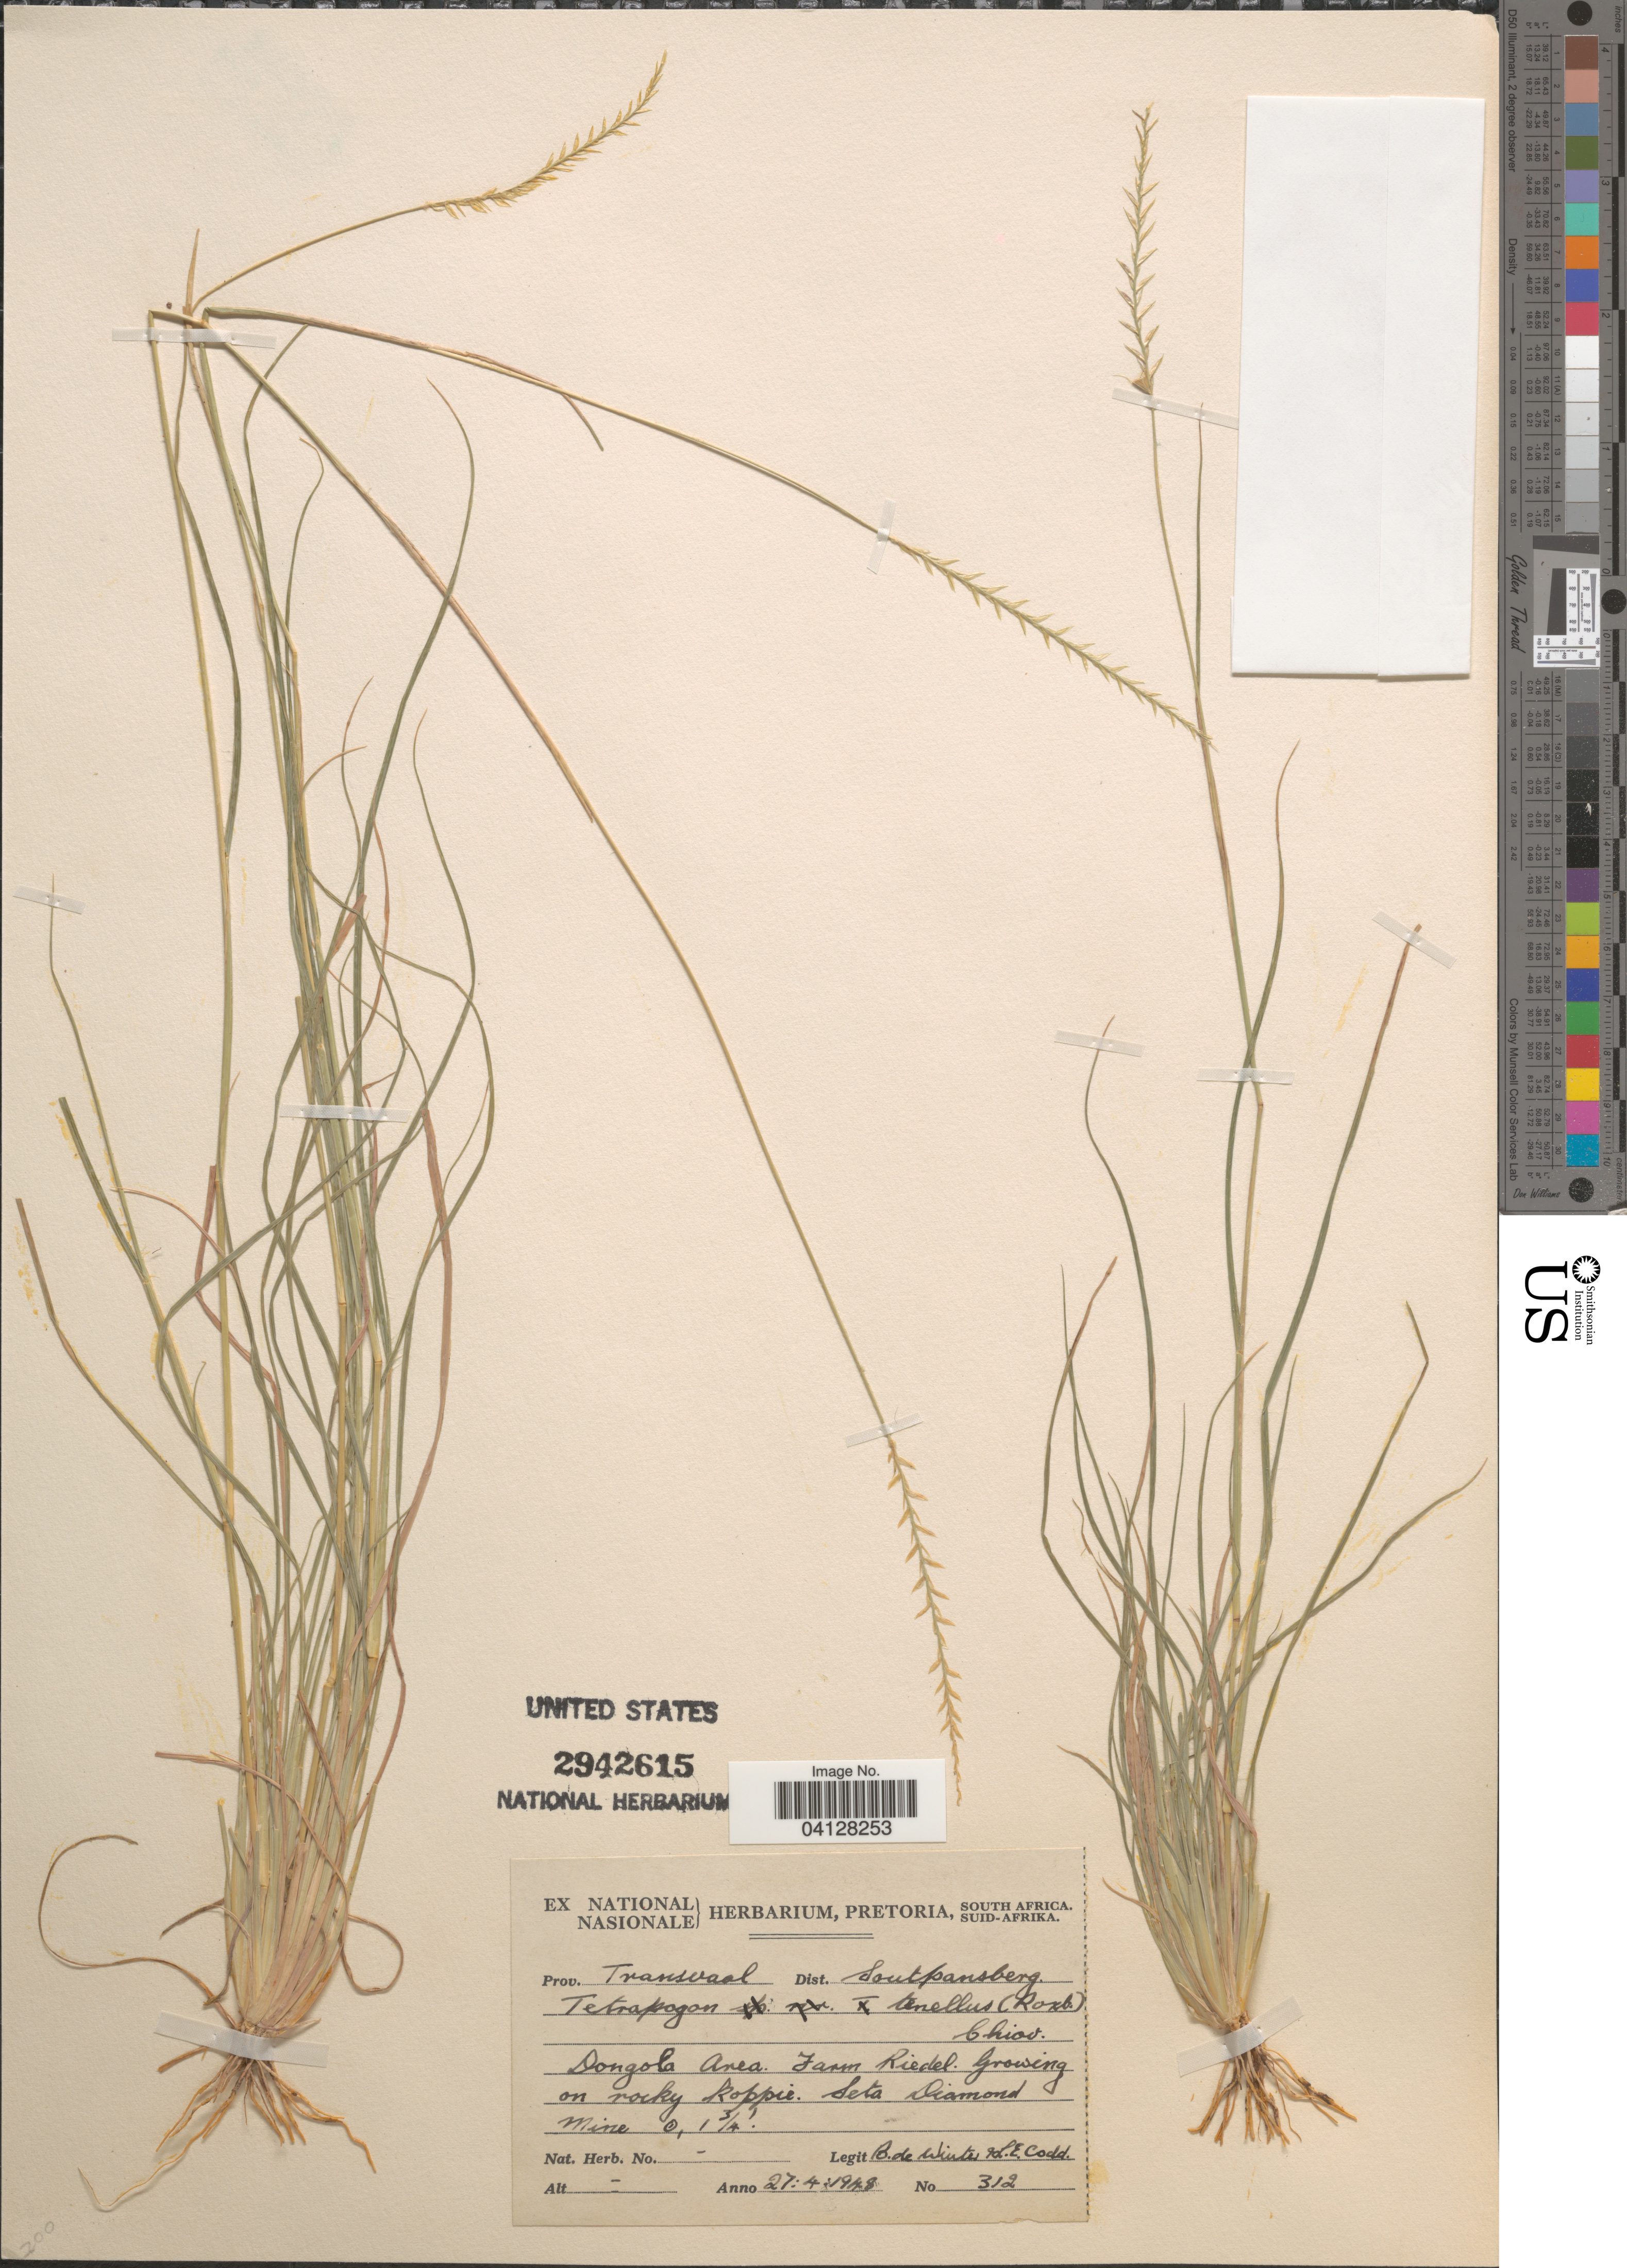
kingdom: Plantae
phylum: Tracheophyta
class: Liliopsida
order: Poales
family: Poaceae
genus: Tetrapogon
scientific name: Tetrapogon tenellus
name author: (J. Koenig ex Roxb.) Chiov.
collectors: B. de Winter & L. Codd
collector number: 312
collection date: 1948-04-27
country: South Africa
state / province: Limpopo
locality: Prov. Transvaal Dist. Soutpansberg. Dongola Area. Farm Riedel. Seta Diamond Mine.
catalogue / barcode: US 2942615